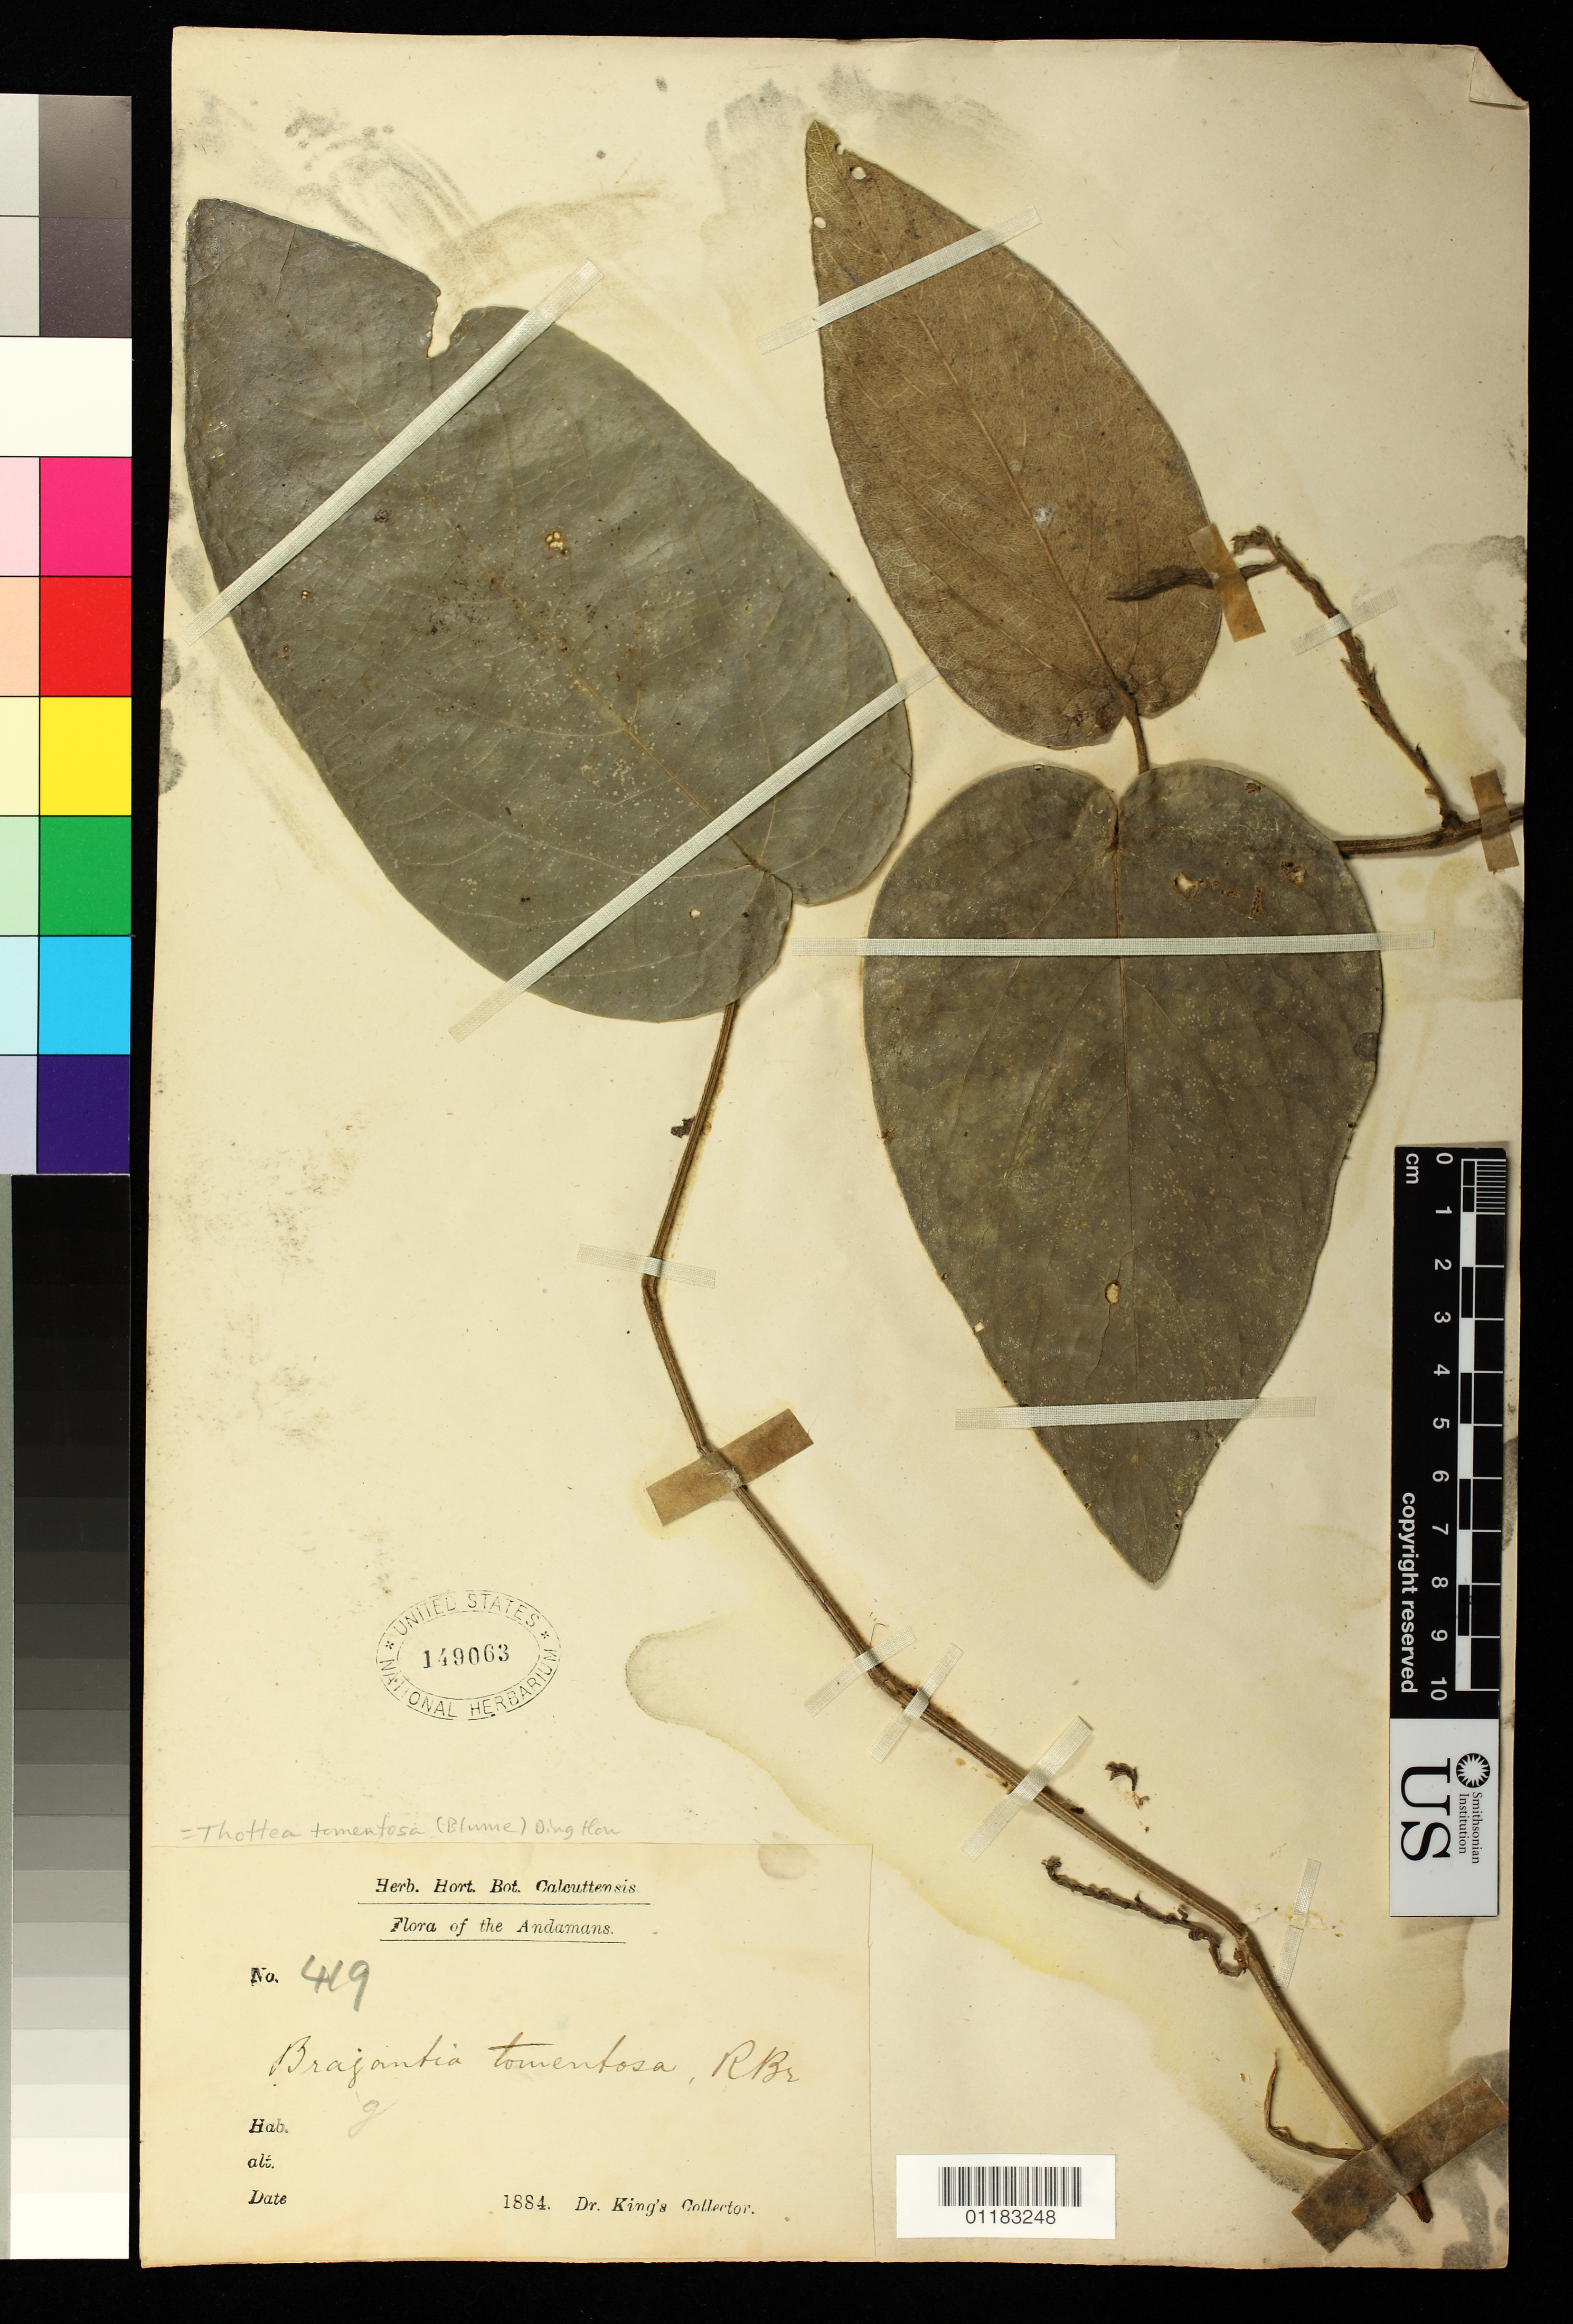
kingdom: Plantae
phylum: Tracheophyta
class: Magnoliopsida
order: Piperales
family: Aristolochiaceae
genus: Thottea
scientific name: Thottea tomentosa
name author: (Blume) Ding Hou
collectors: G. King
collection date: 1884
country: India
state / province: Andaman and Nicobar Islands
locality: Andaman Islands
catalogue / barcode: US 149063